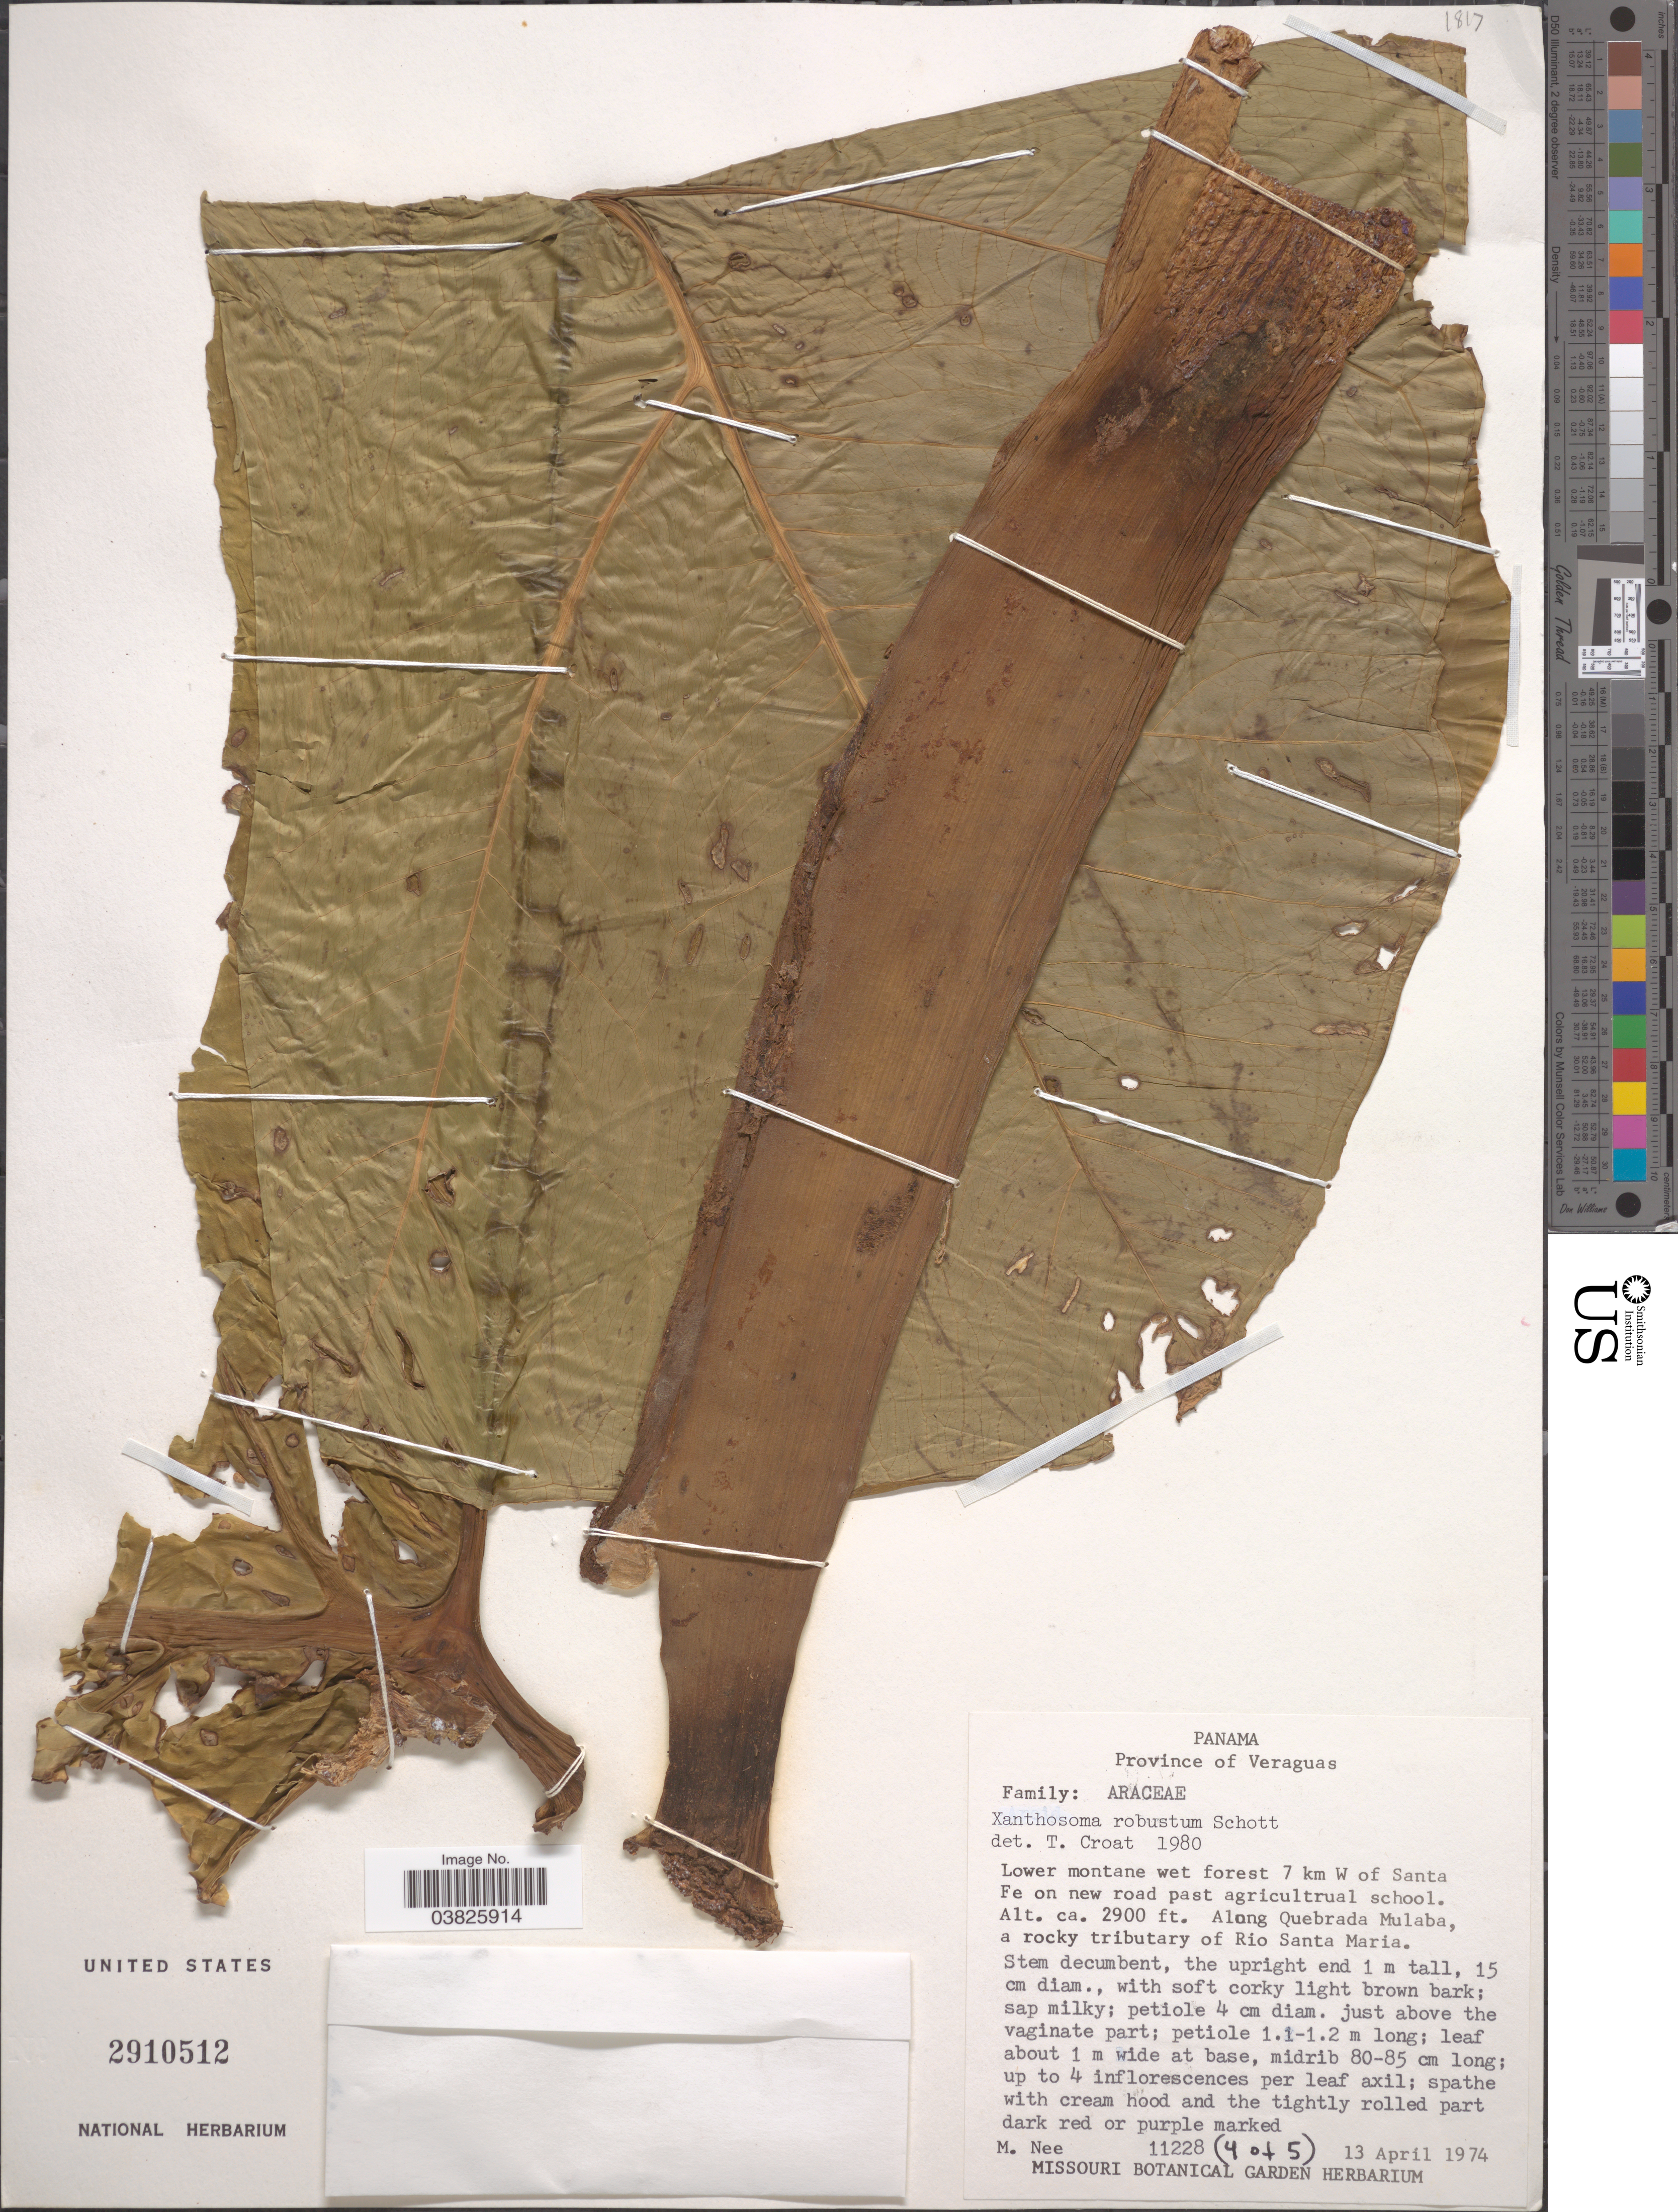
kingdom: Plantae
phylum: Tracheophyta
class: Liliopsida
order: Alismatales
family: Araceae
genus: Xanthosoma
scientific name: Xanthosoma robustum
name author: Schott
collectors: M. Nee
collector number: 11228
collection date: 1974-04-13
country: Panama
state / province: Veraguas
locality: Lower montane wet forest 7 km W of Santa Fe on new road past agricultrual school. Along Quebrada Mulaba, a rocky tributary of Rio Santa Maria.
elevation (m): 884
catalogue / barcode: US 2910512